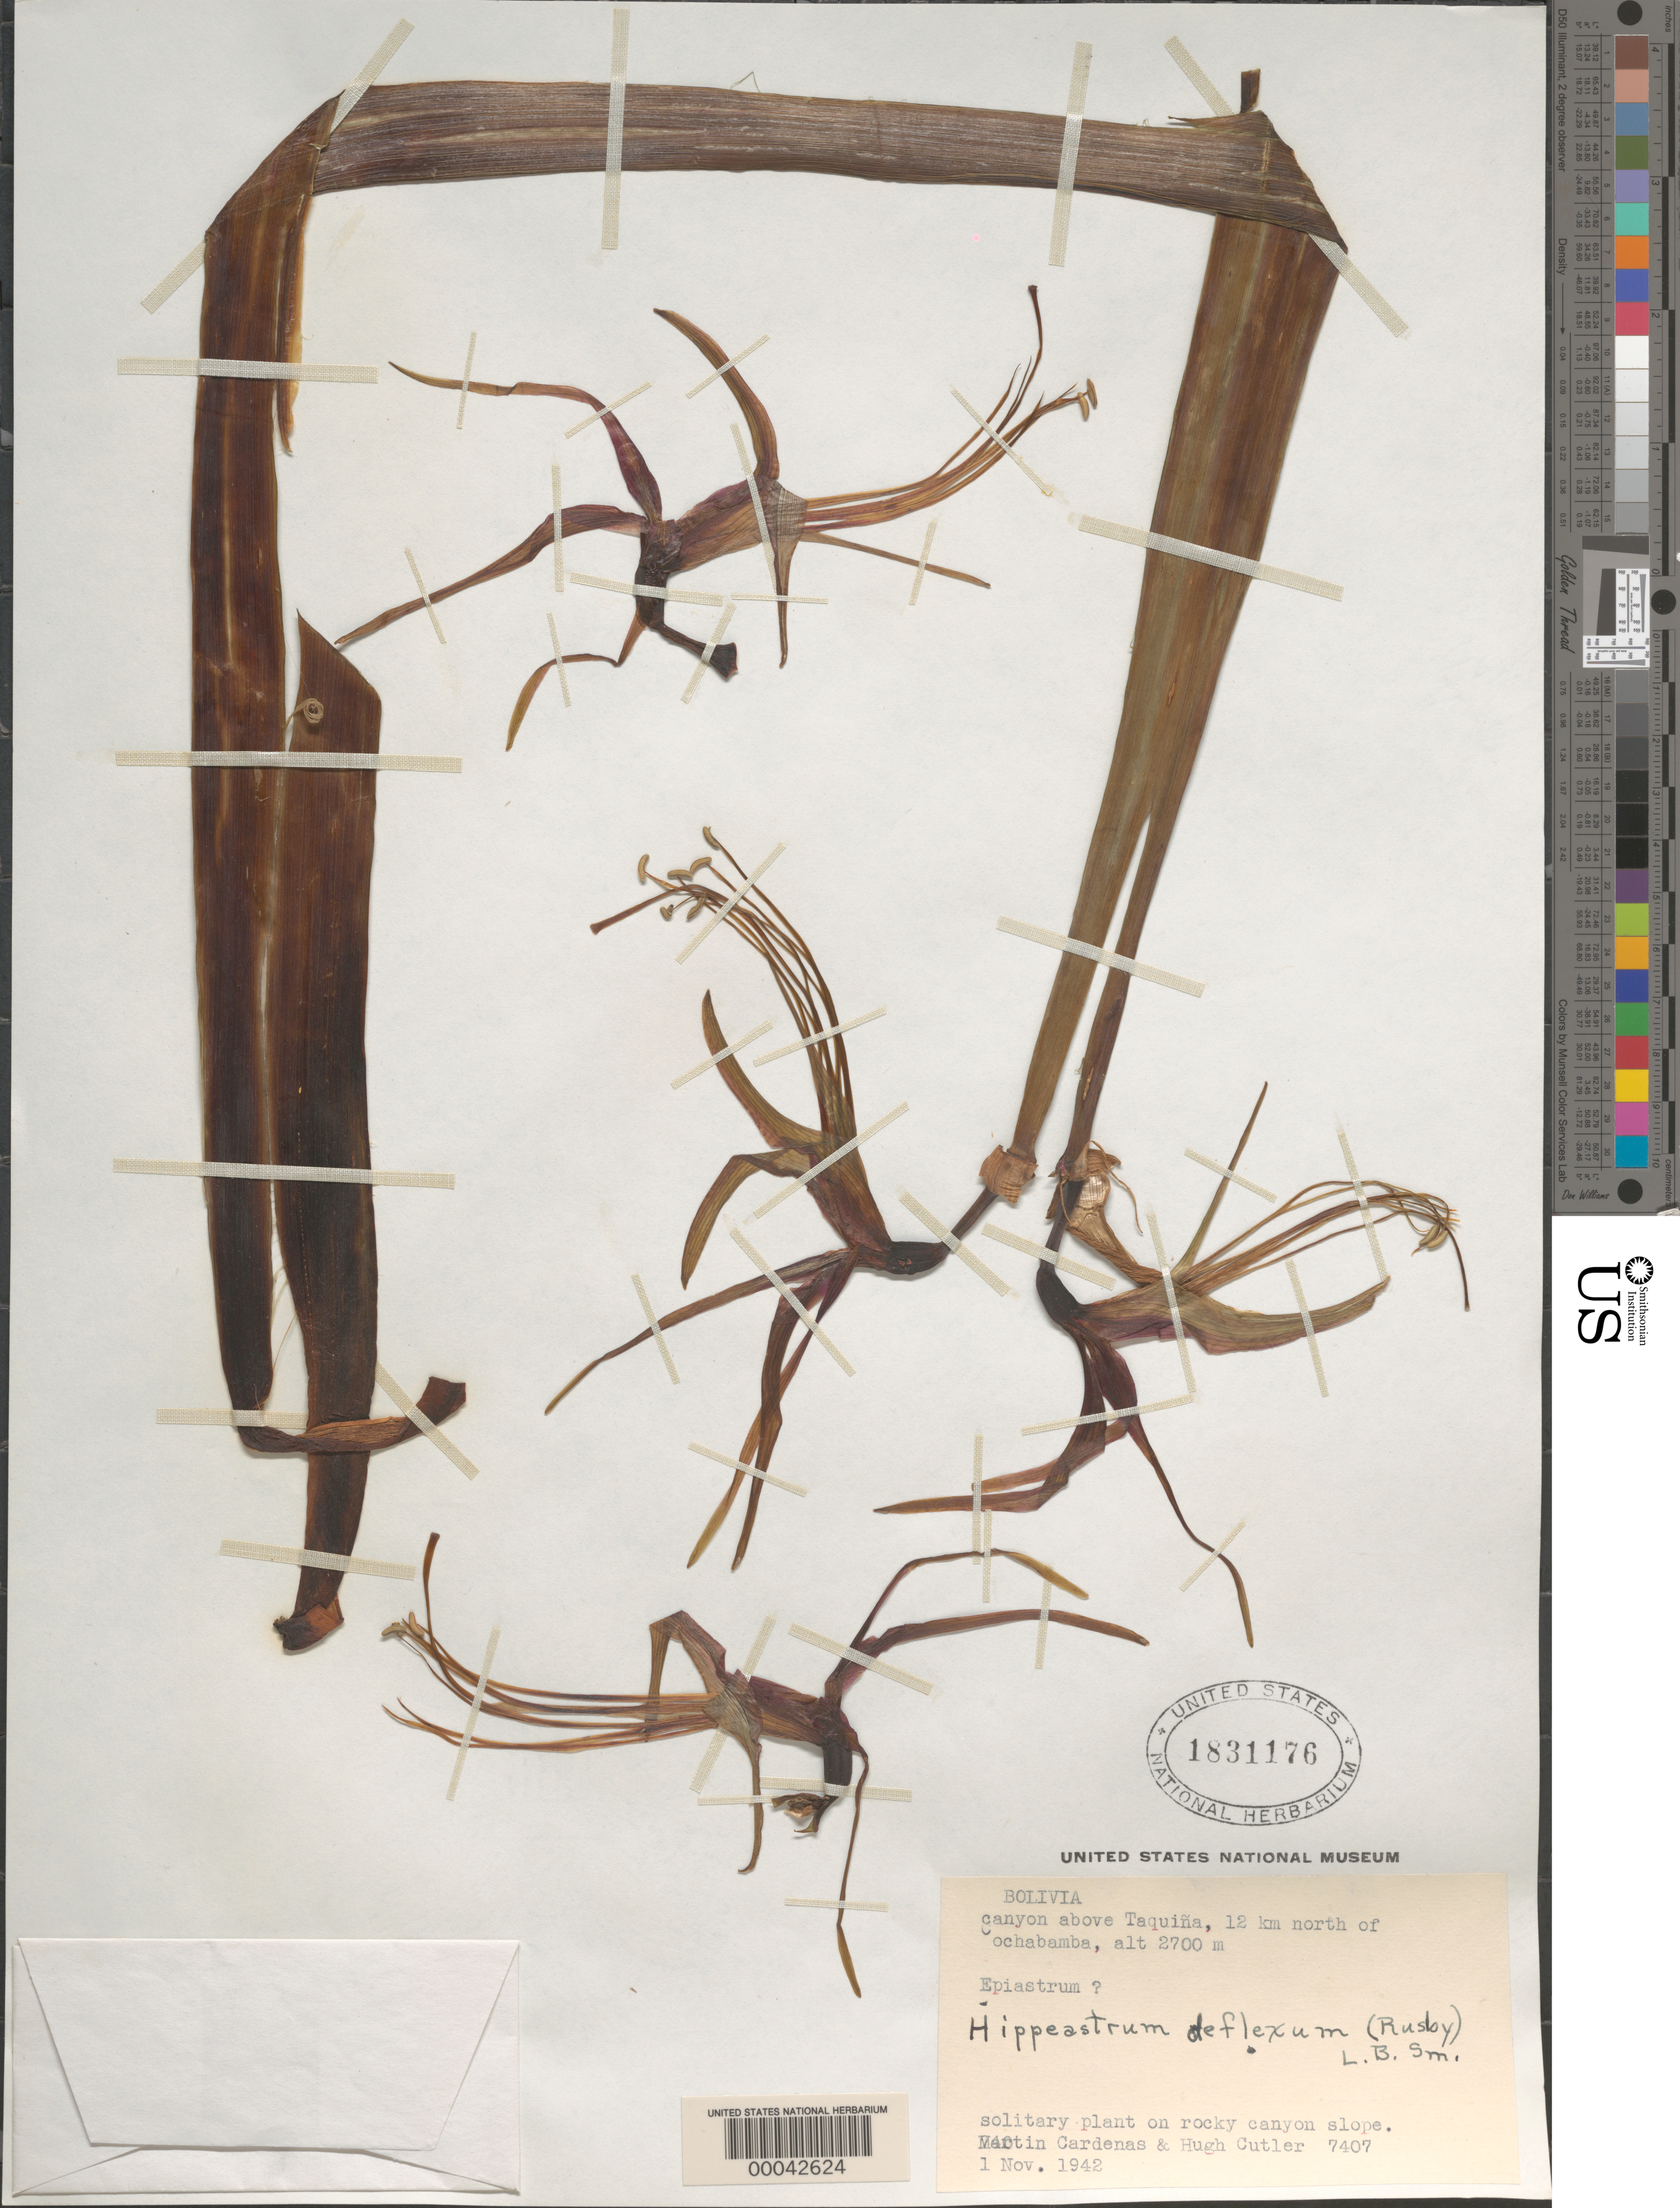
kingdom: Plantae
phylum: Tracheophyta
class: Liliopsida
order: Asparagales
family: Amaryllidaceae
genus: Hippeastrum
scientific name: Hippeastrum deflexum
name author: (Rusby) L.B. Sm.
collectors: M. Cárdenas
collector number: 7407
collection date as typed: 01 Nov 1942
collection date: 1942-11-01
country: Bolivia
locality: Canyon above Taquina, 12 km N of Cochabamba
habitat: Rocky canyon slope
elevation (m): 2700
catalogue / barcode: US 1831176